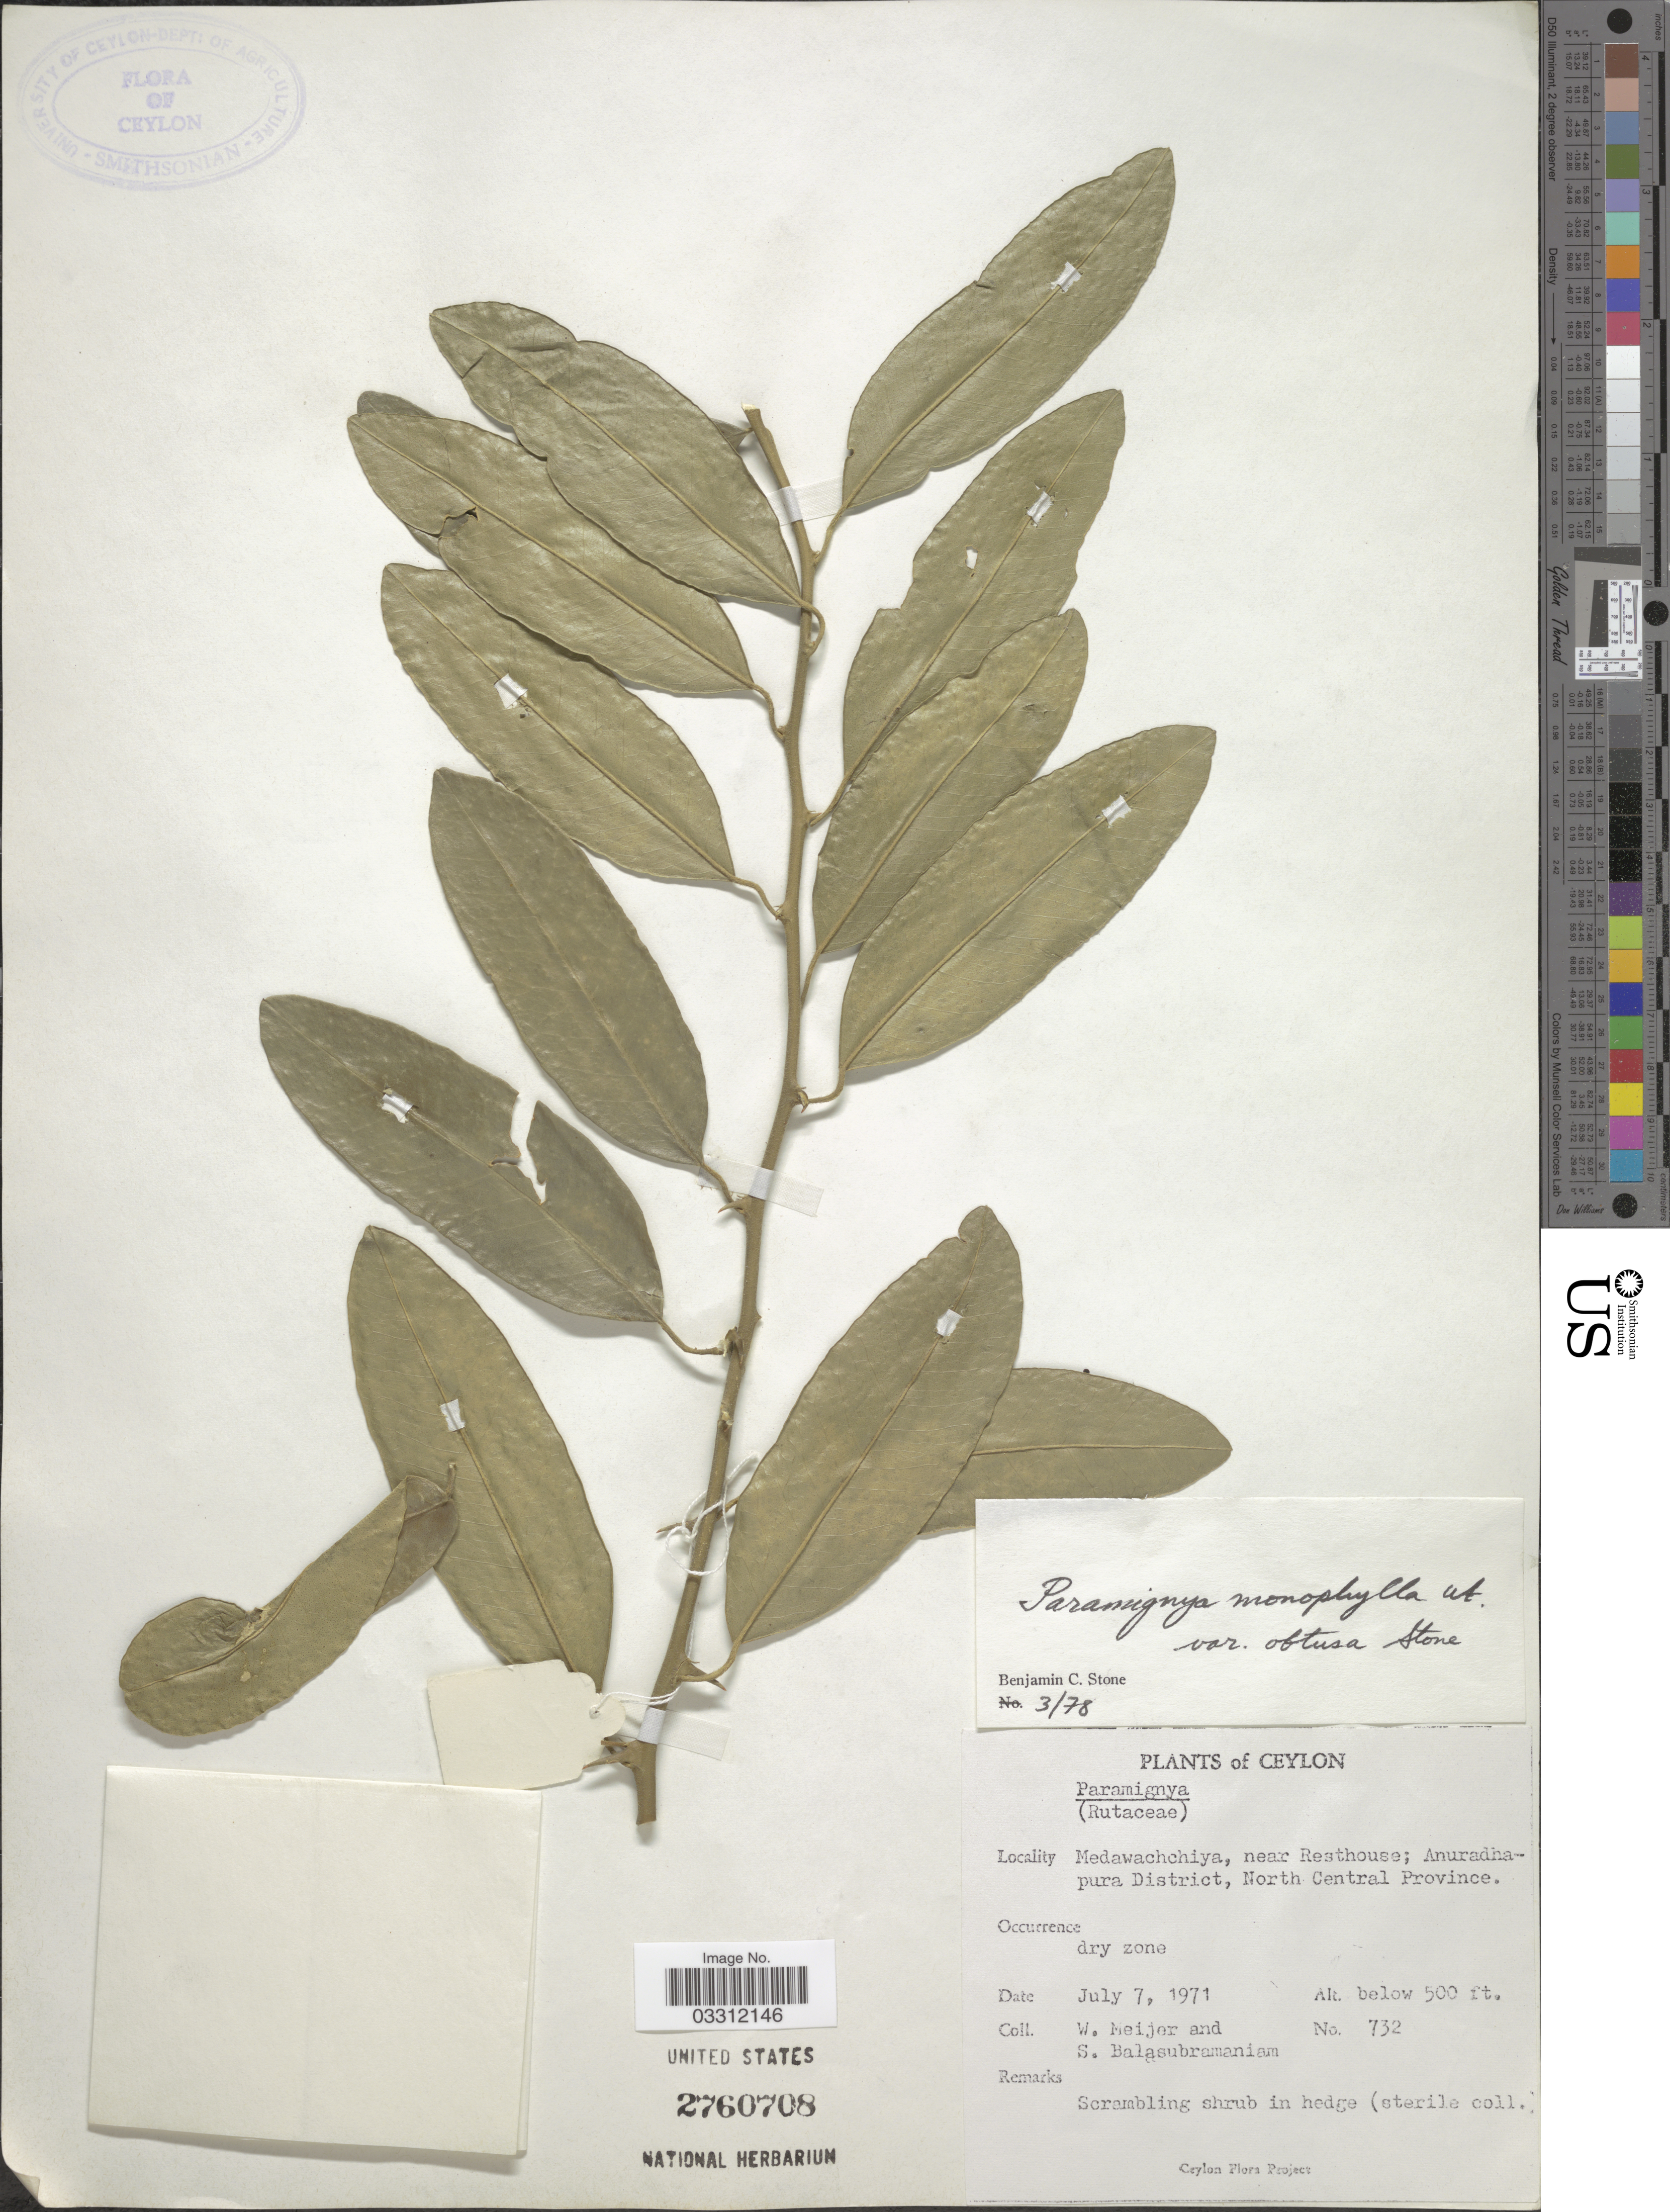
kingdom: Plantae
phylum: Tracheophyta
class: Magnoliopsida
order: Sapindales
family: Rutaceae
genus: Paramignya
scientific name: Paramignya monophylla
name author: Wight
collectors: W. Meijer & S. Balasubramaniam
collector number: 732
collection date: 1971-07-07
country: Sri Lanka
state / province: North Central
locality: Ceylon, Medawachchiya, near Resthouse; Anuradhapura District.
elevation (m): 152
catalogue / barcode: US 2760708